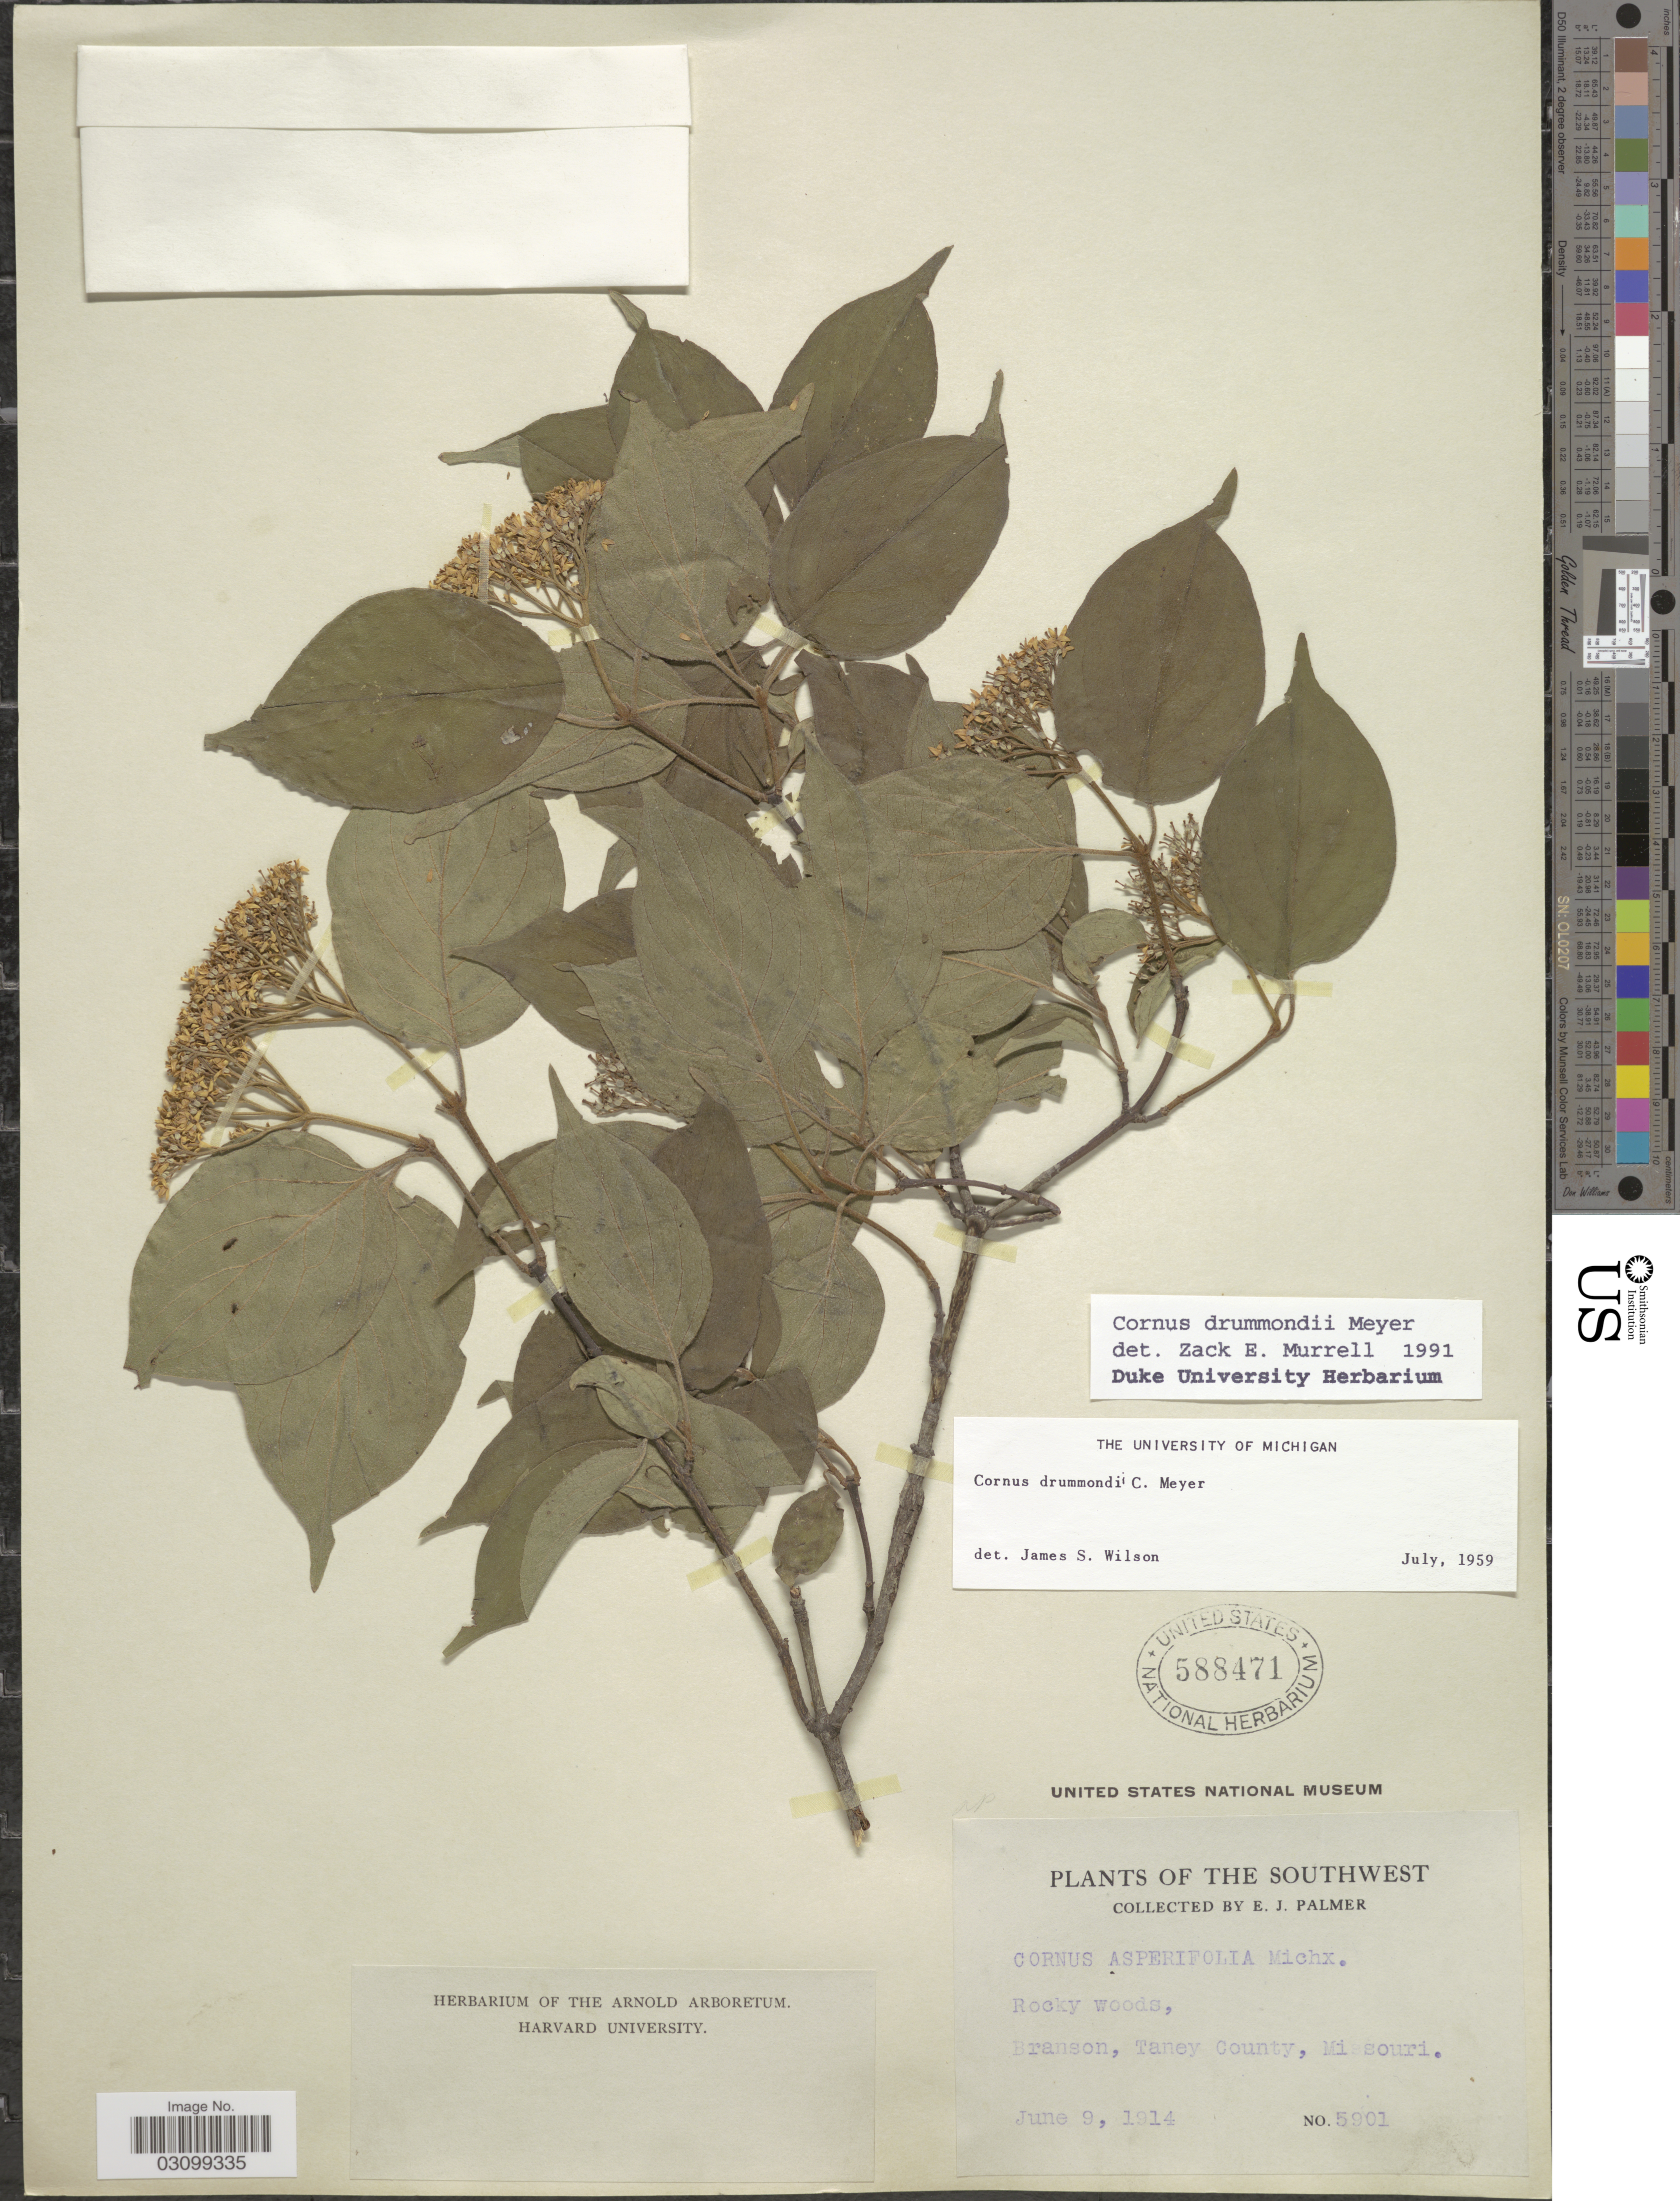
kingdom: Plantae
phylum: Tracheophyta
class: Magnoliopsida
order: Cornales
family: Cornaceae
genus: Cornus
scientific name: Cornus drummondii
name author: C.A. Mey.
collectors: E. J. Palmer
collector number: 5901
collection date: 1914-06-09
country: United States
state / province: Missouri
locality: Southwest. Branson, Taney County.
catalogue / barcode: US 588471